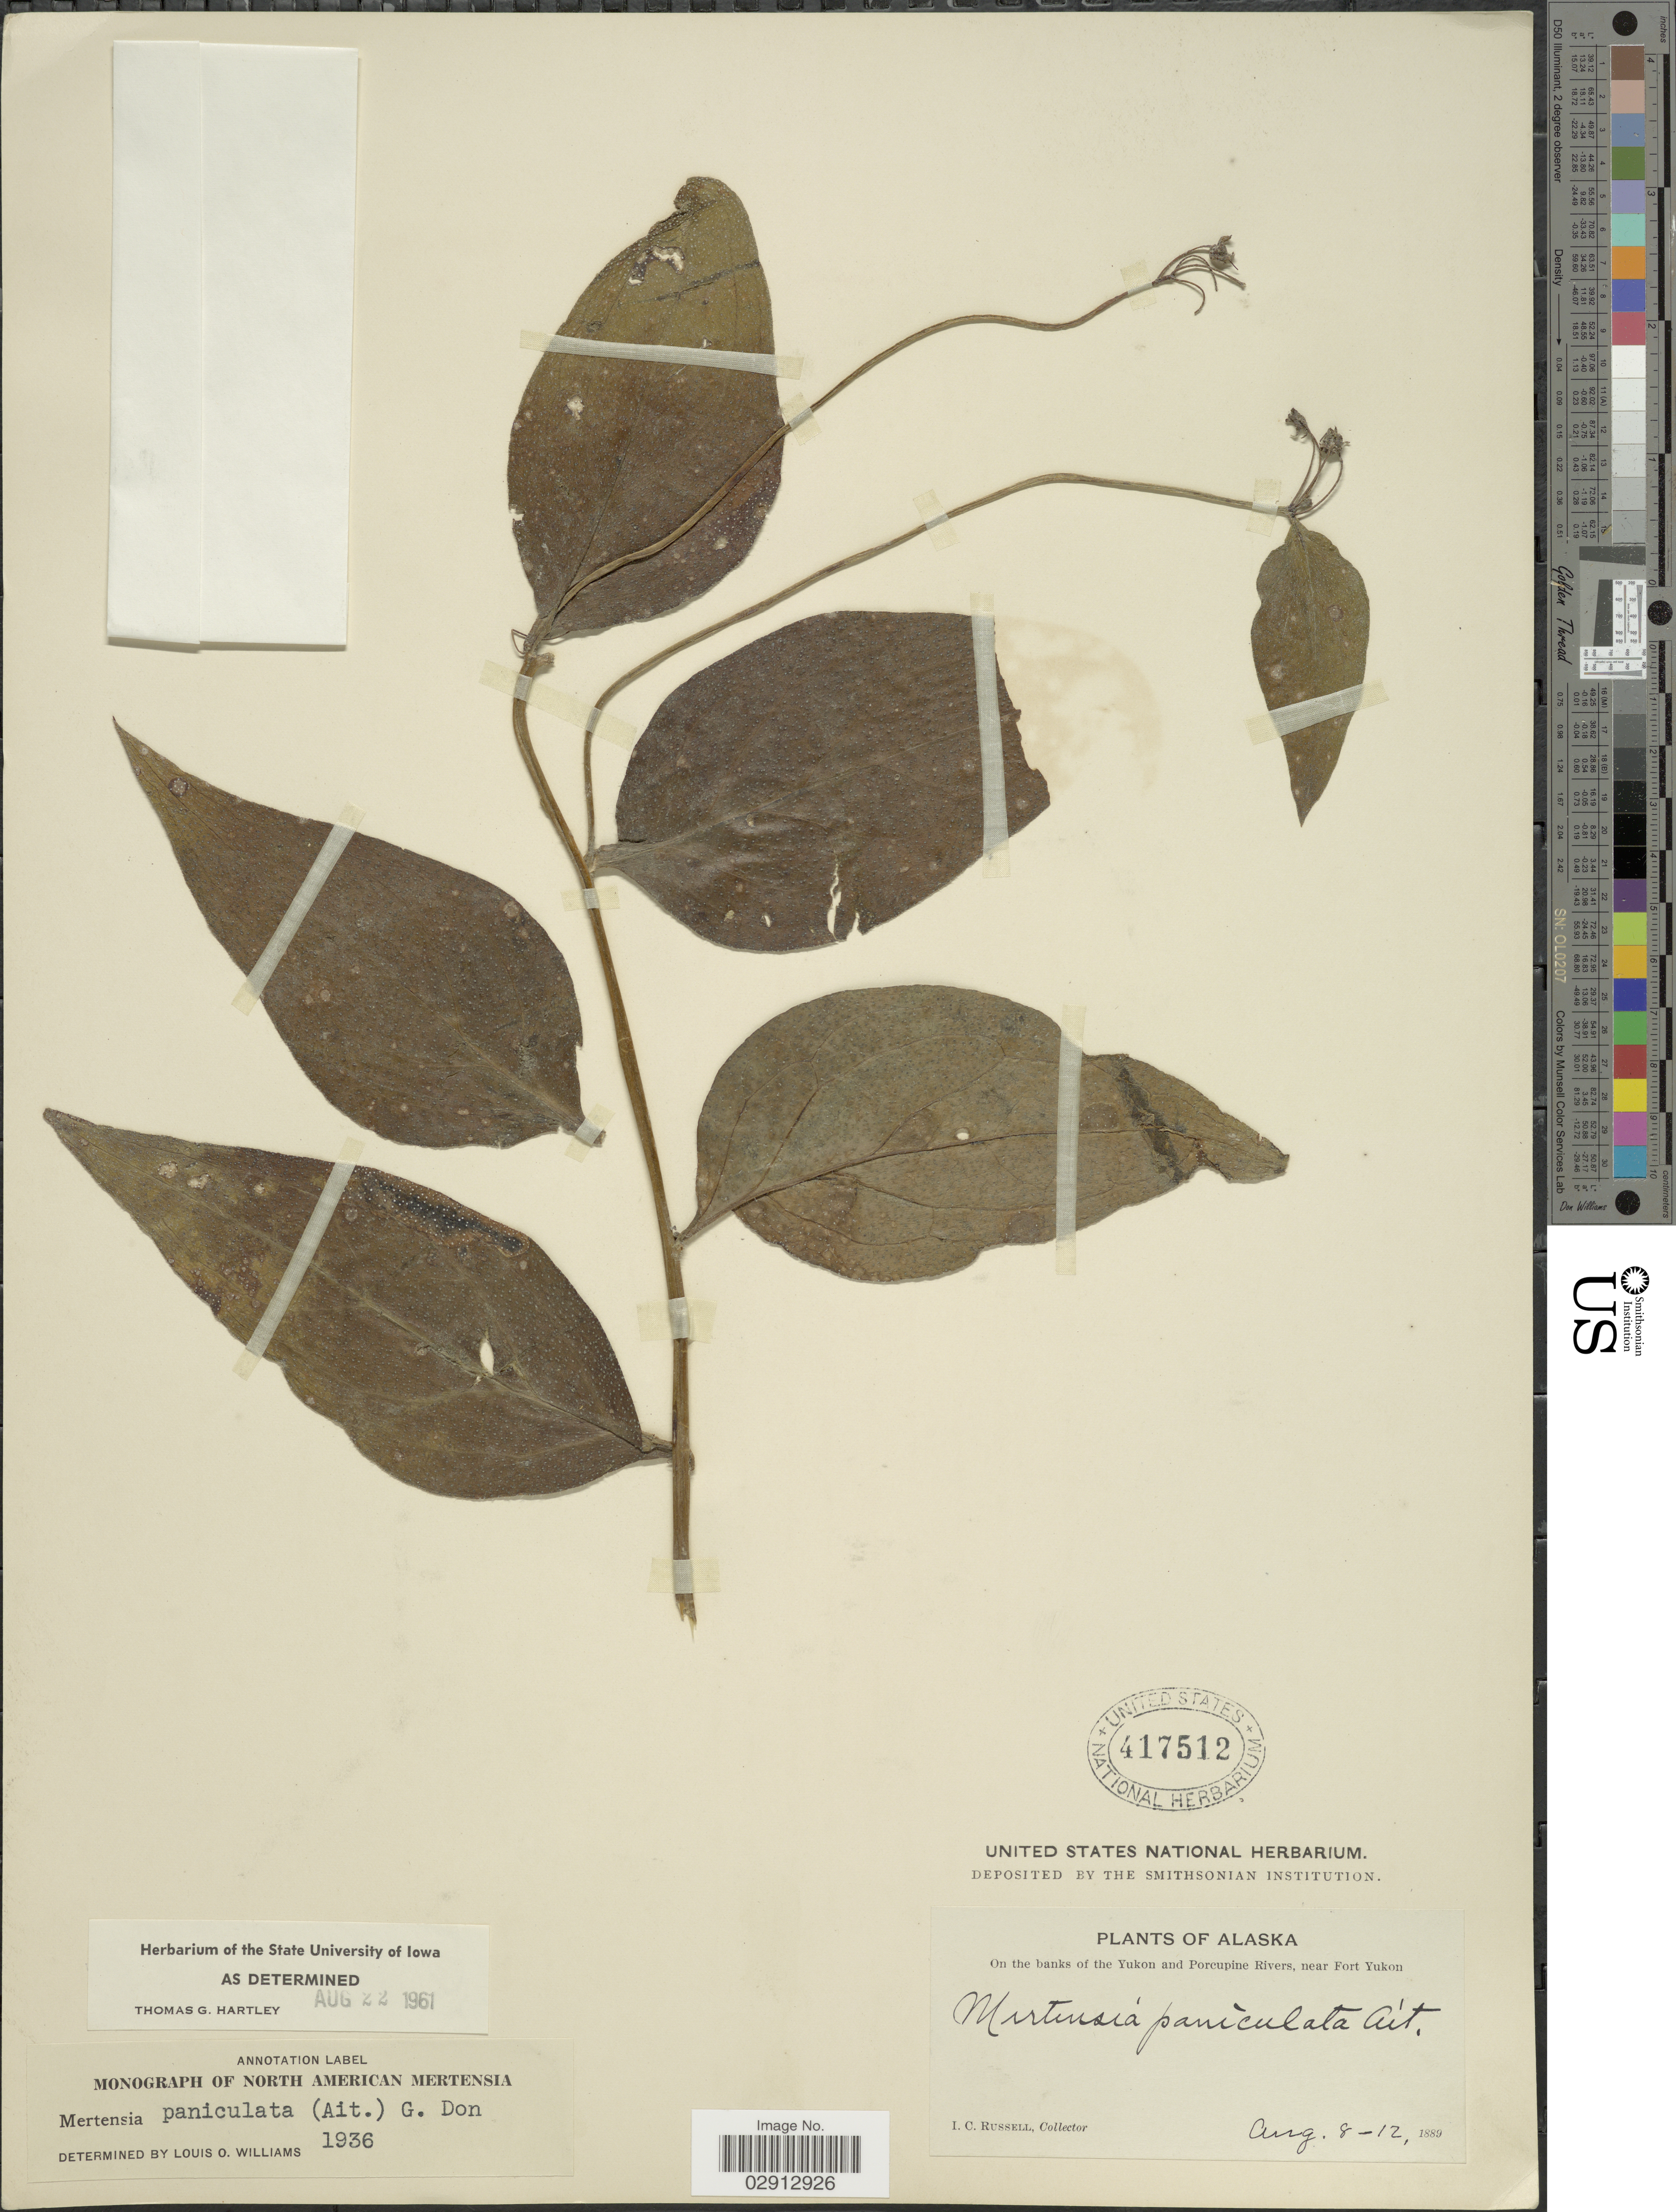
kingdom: Plantae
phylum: Tracheophyta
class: Magnoliopsida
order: Boraginales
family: Boraginaceae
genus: Mertensia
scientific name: Mertensia paniculata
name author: (Aiton) G. Don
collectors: I. C. Russell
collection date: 1889-08-08/1889-08-12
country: United States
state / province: Alaska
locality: On the banks of the Yukon and Porcupine Rivers, near Fort Yukon.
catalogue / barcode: US 417512